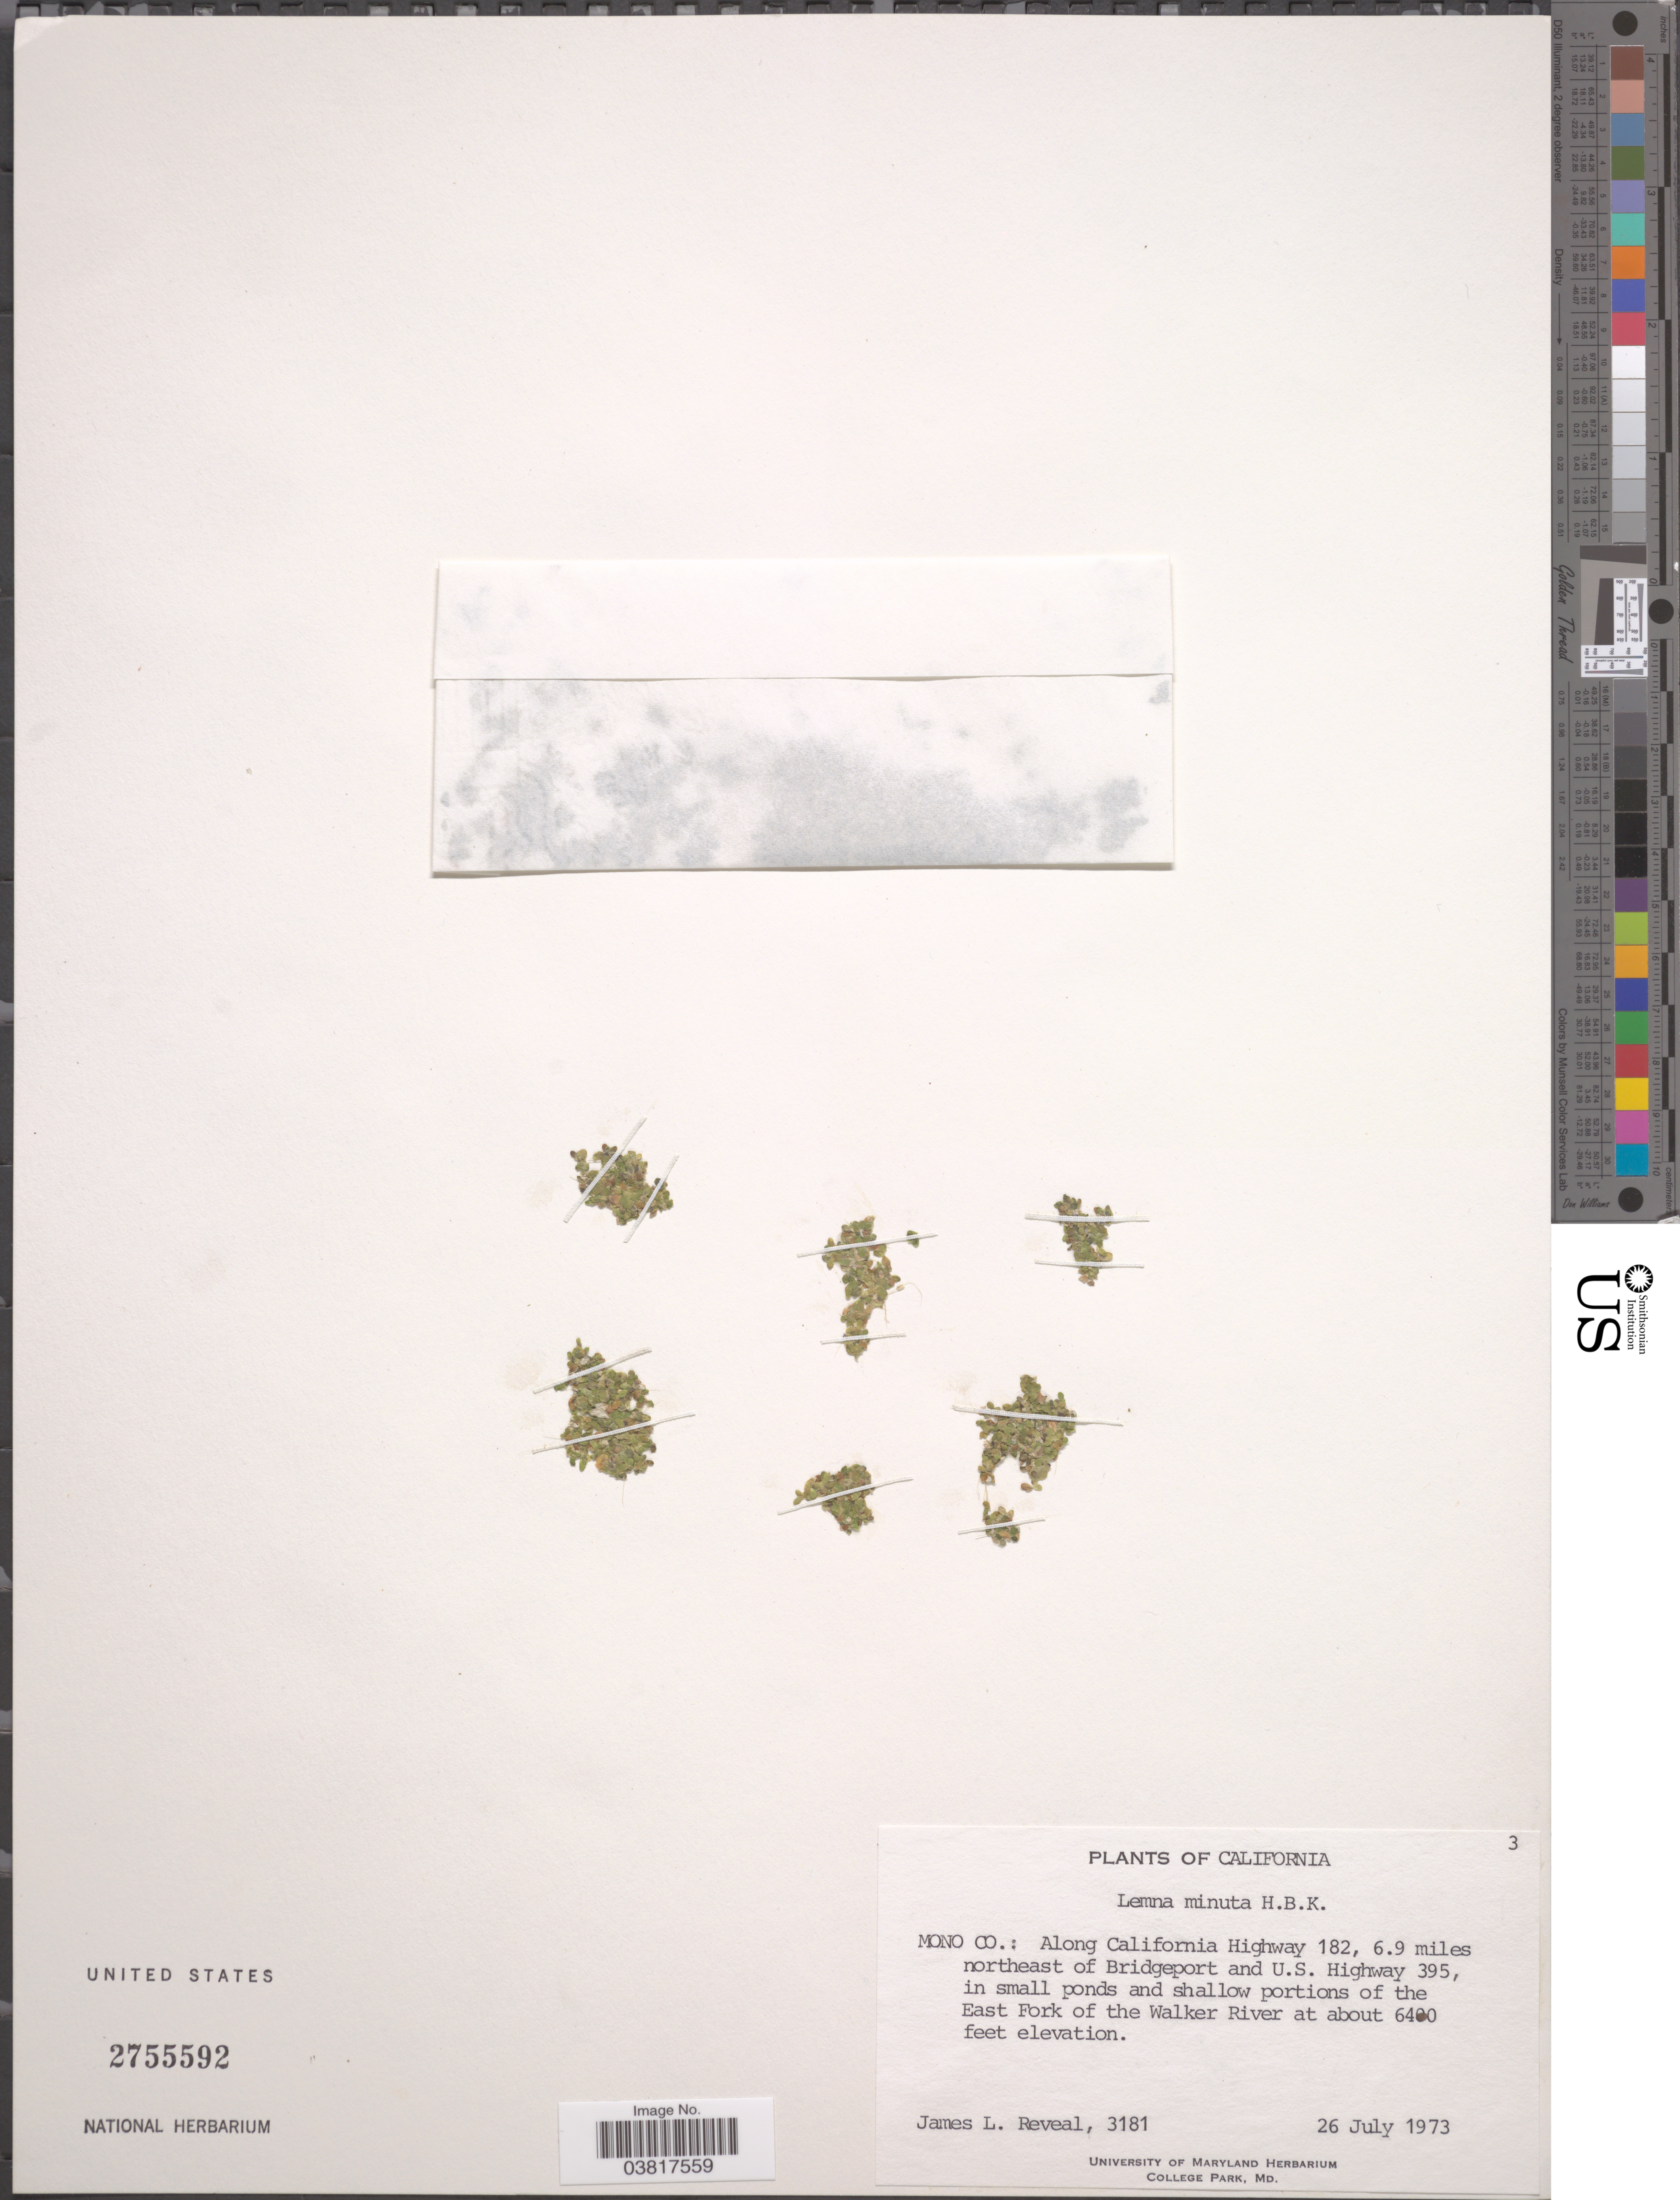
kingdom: Plantae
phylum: Tracheophyta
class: Liliopsida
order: Alismatales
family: Araceae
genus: Lemna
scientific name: Lemna minuta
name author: Kunth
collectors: J. L. Reveal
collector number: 3181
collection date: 1973-07-26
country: United States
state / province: California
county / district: Mono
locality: Mono Co.: Along California Highway 182, 6.9 miles northeast of Bridgeport and U.S. Highway 395, in small ponds and shallow portions of the East Fork of the Walker River.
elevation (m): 1951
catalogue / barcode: US 2755592